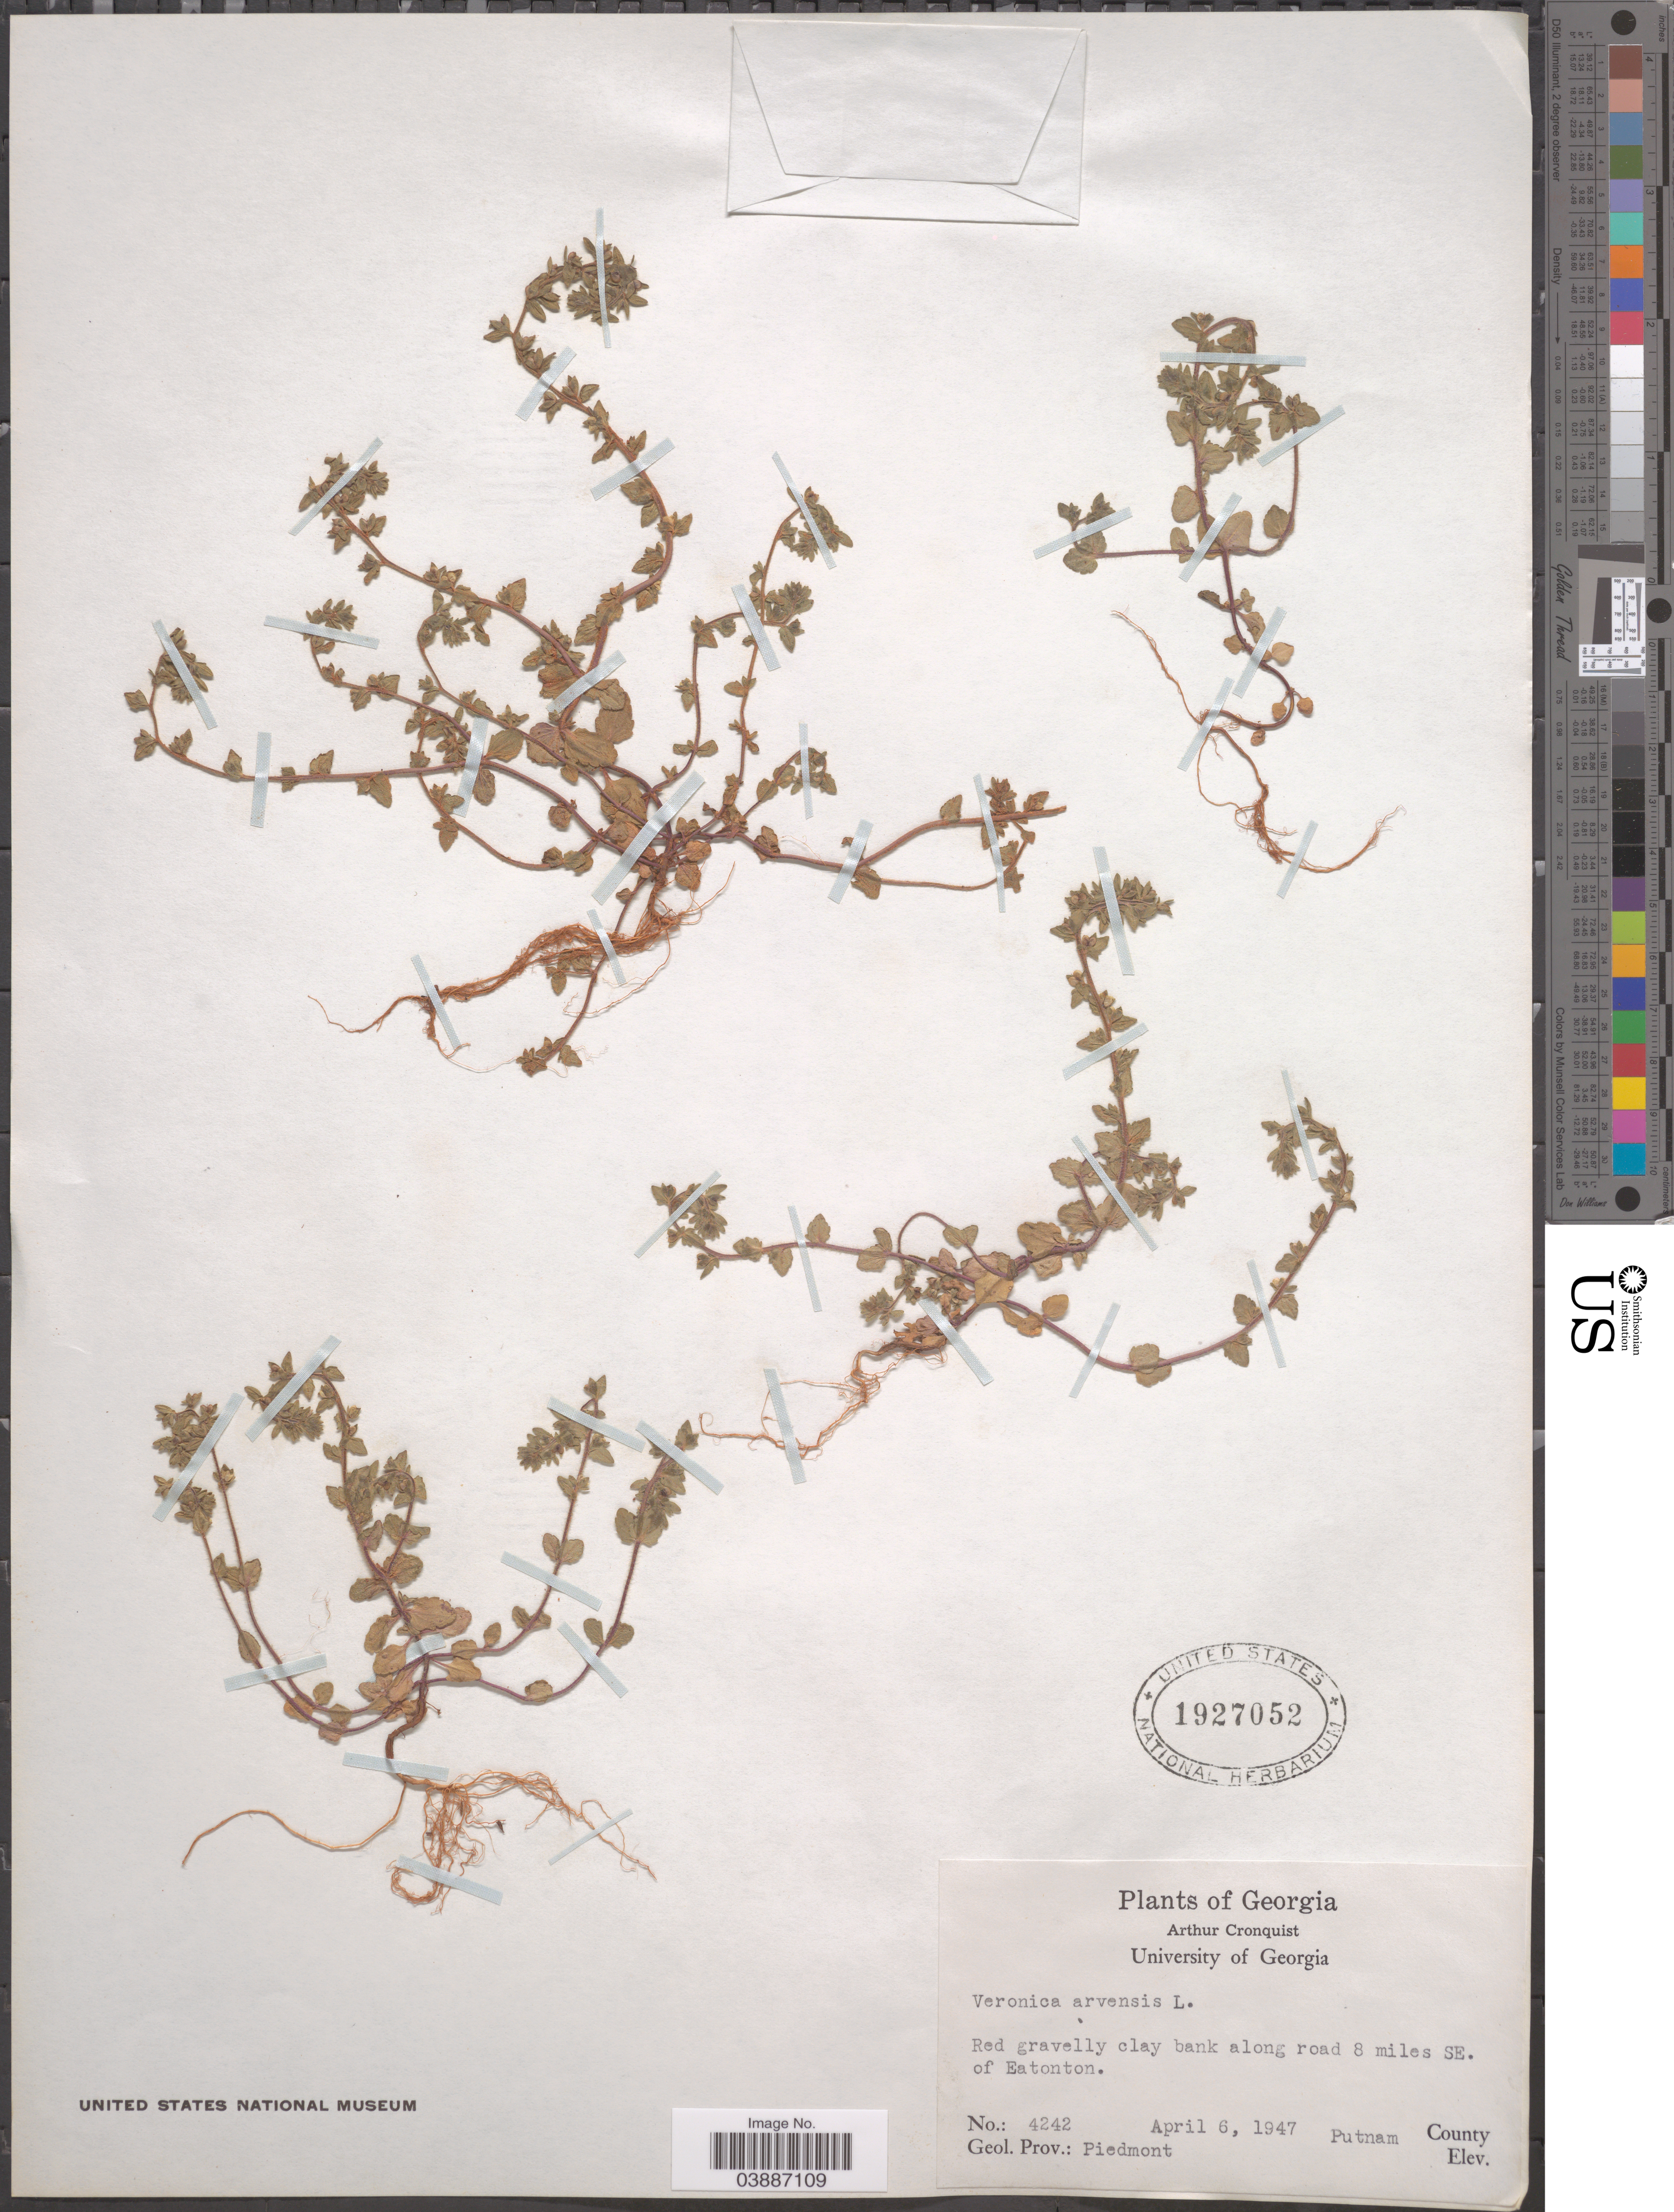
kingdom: Plantae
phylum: Tracheophyta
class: Magnoliopsida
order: Lamiales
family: Plantaginaceae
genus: Veronica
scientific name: Veronica arvensis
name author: L.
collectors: A. J. Cronquist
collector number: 4242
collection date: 1947-04-06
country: United States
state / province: Georgia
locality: Along road 8 miles SE. of Eatonton. Geol. Prov.: Piedmont. Putnam County.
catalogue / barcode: US 1927052